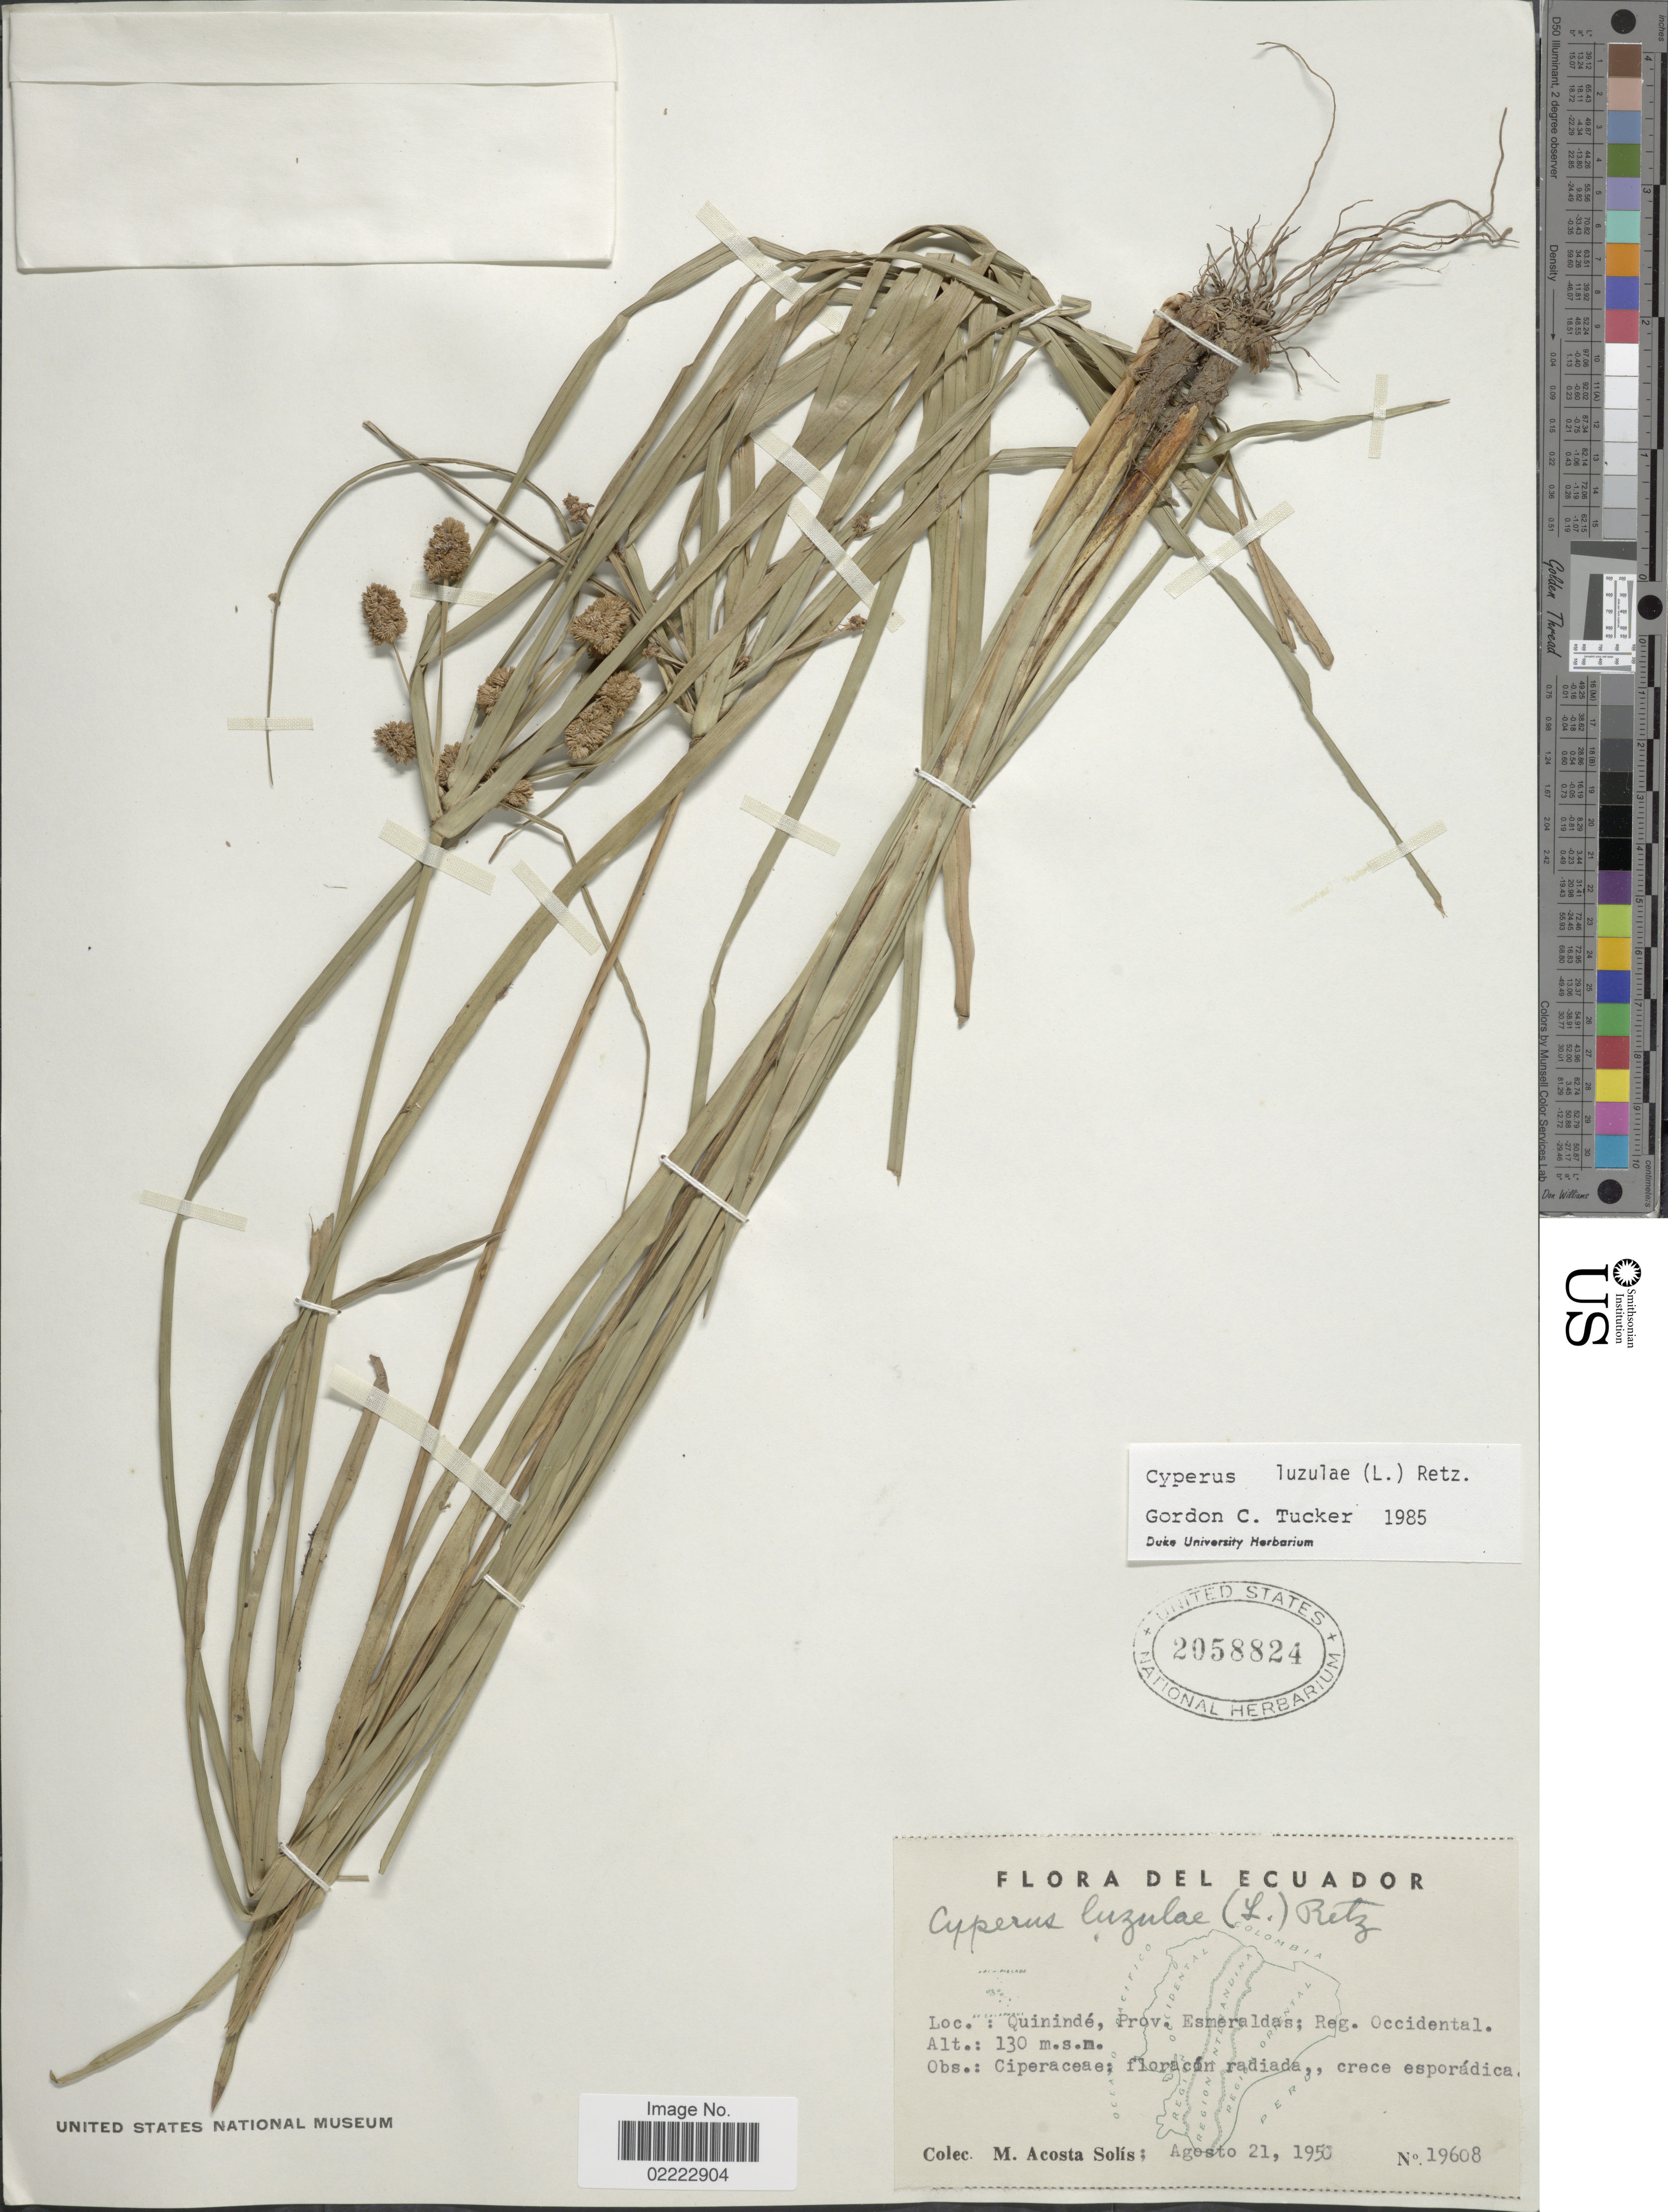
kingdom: Plantae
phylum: Tracheophyta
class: Liliopsida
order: Poales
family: Cyperaceae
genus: Cyperus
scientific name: Cyperus luzulae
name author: (L.) Rottb. ex Retz.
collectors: M. Acosta Solis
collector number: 19608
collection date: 1950-08-21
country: Ecuador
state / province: Esmeraldas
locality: Quininde, Prov. Esmeraldas; Reg. Occidental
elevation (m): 130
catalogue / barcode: US 2058824